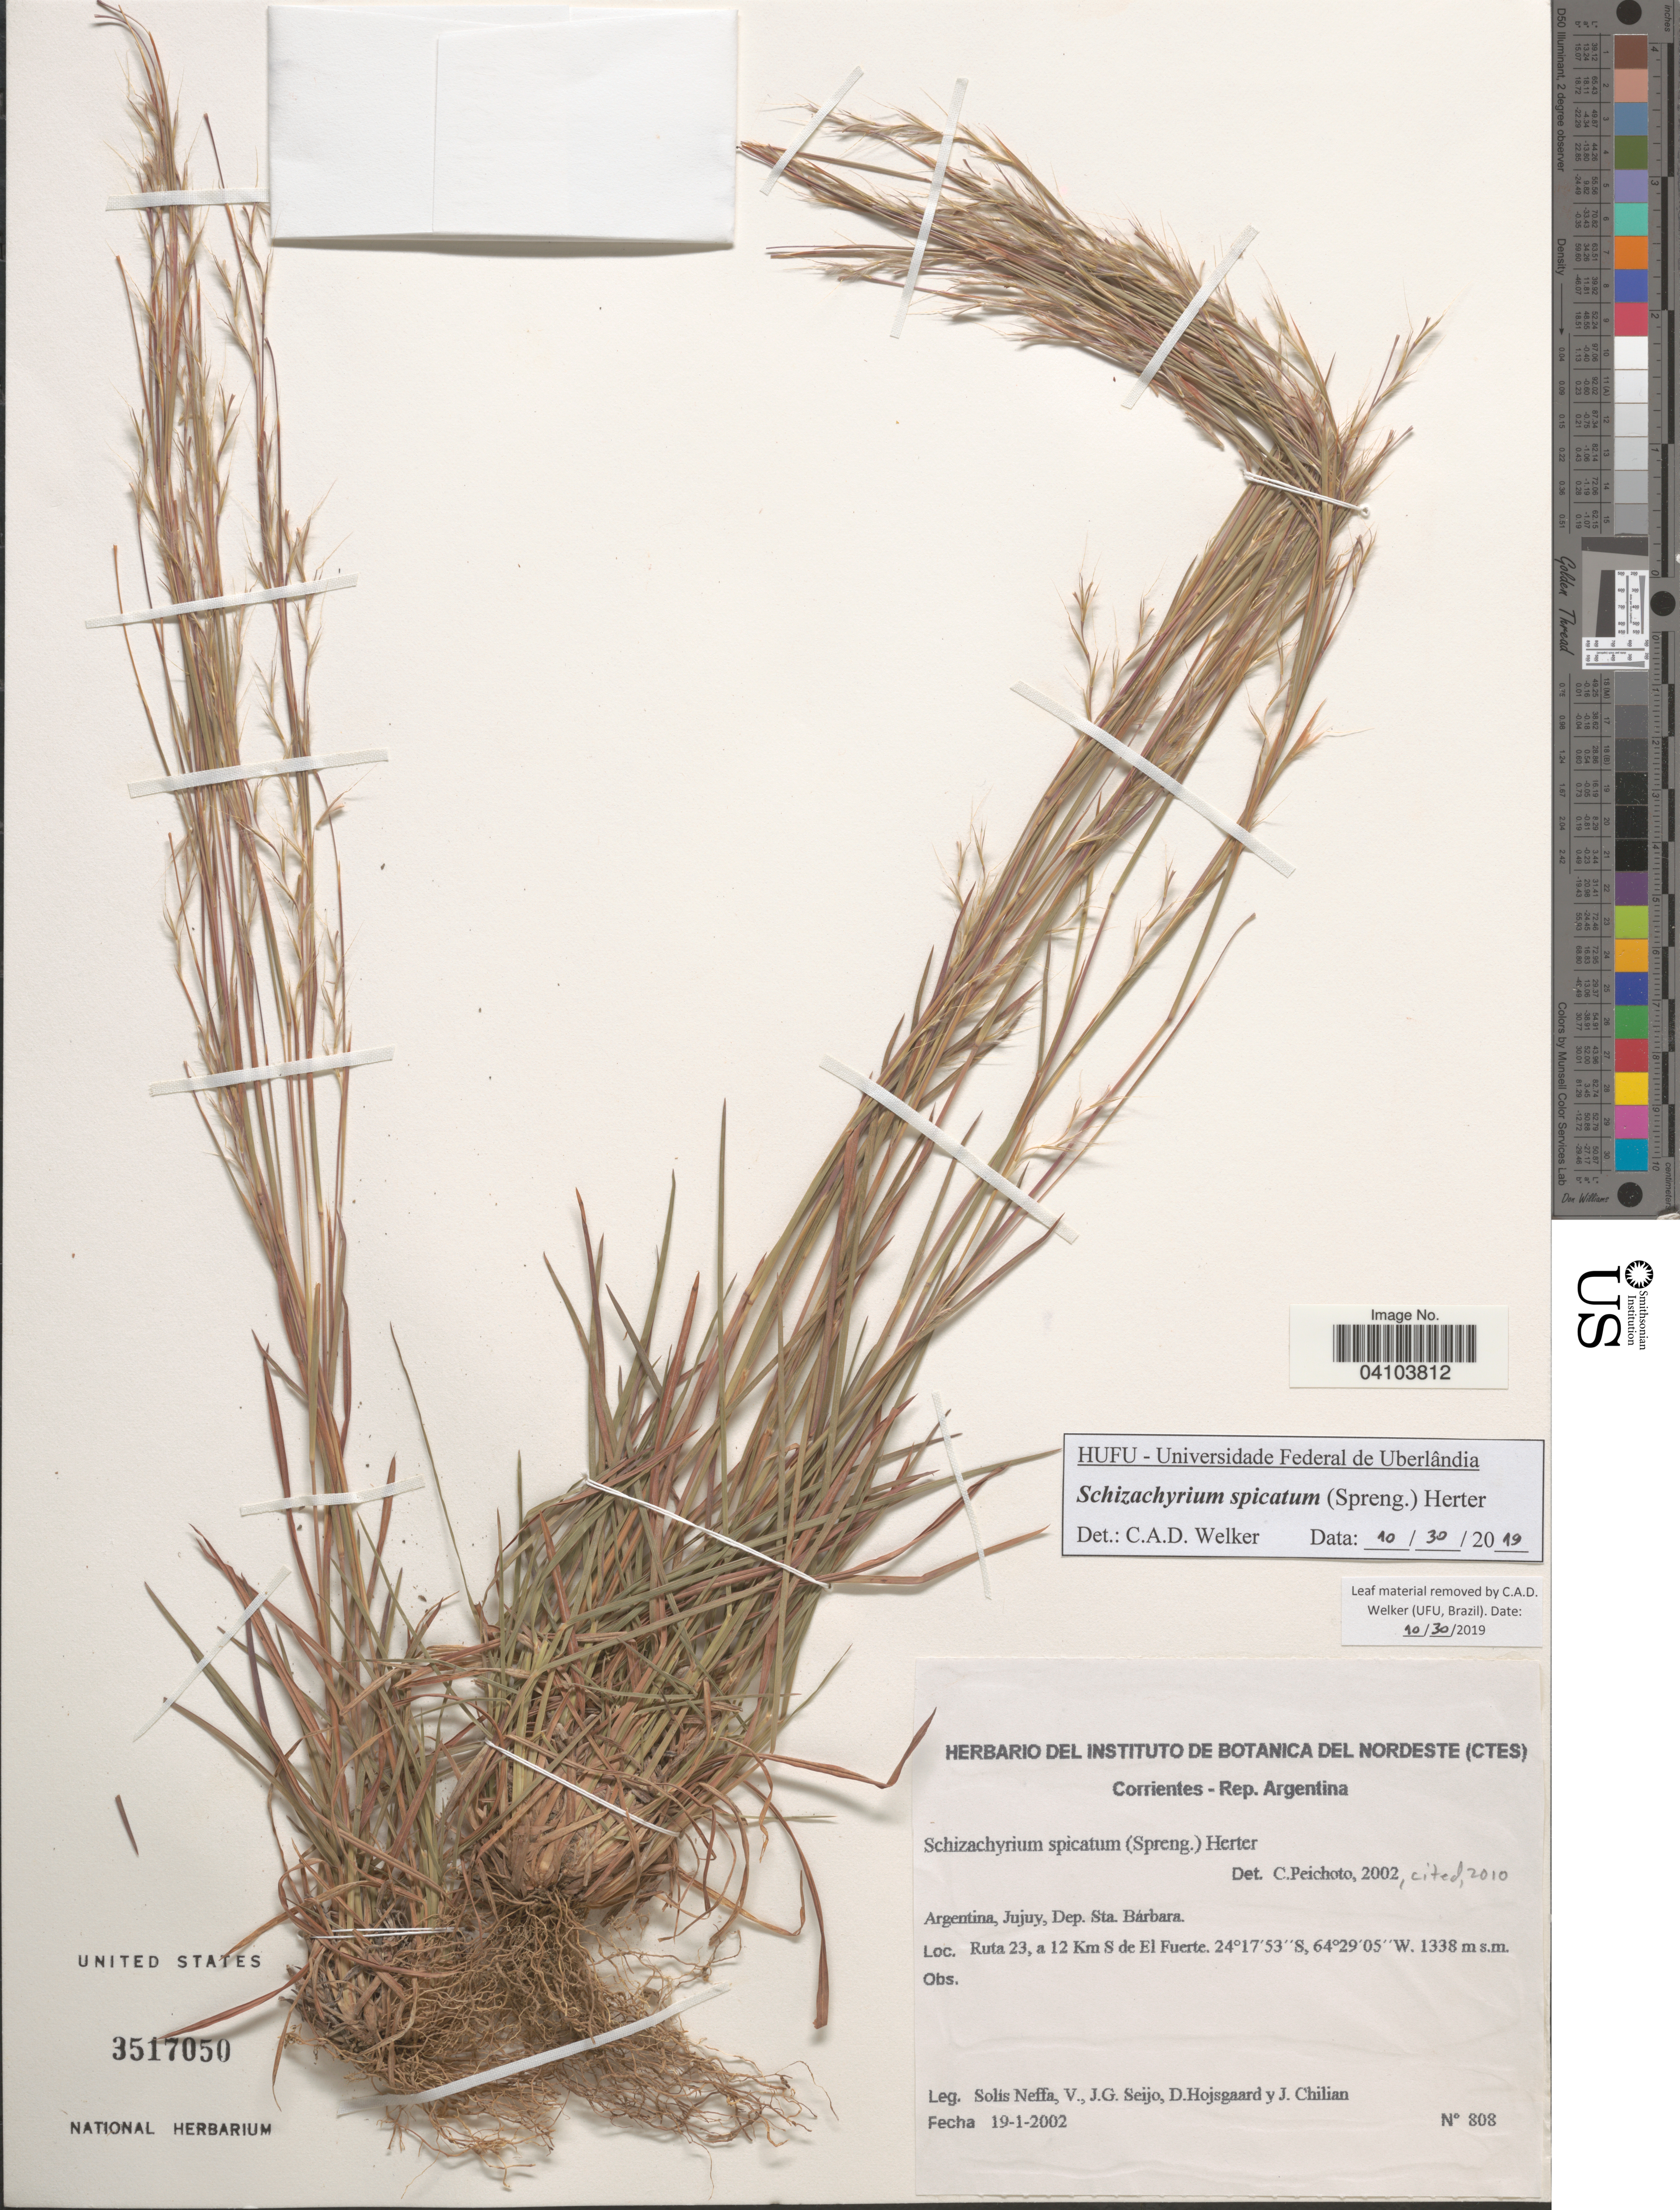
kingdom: Plantae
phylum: Tracheophyta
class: Liliopsida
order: Poales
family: Poaceae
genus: Schizachyrium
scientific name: Schizachyrium spicatum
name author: (Spreng.) Wipff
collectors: V. Solis Neffa, J. Seijo, D. Hojsgaard & J. Chilian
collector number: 808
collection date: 2002-01-19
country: Argentina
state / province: Jujuy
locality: Dep. Sta. Barbara. Ruta 23, a 12 Km S de El Fuerte.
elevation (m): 1338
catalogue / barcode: US 3517050